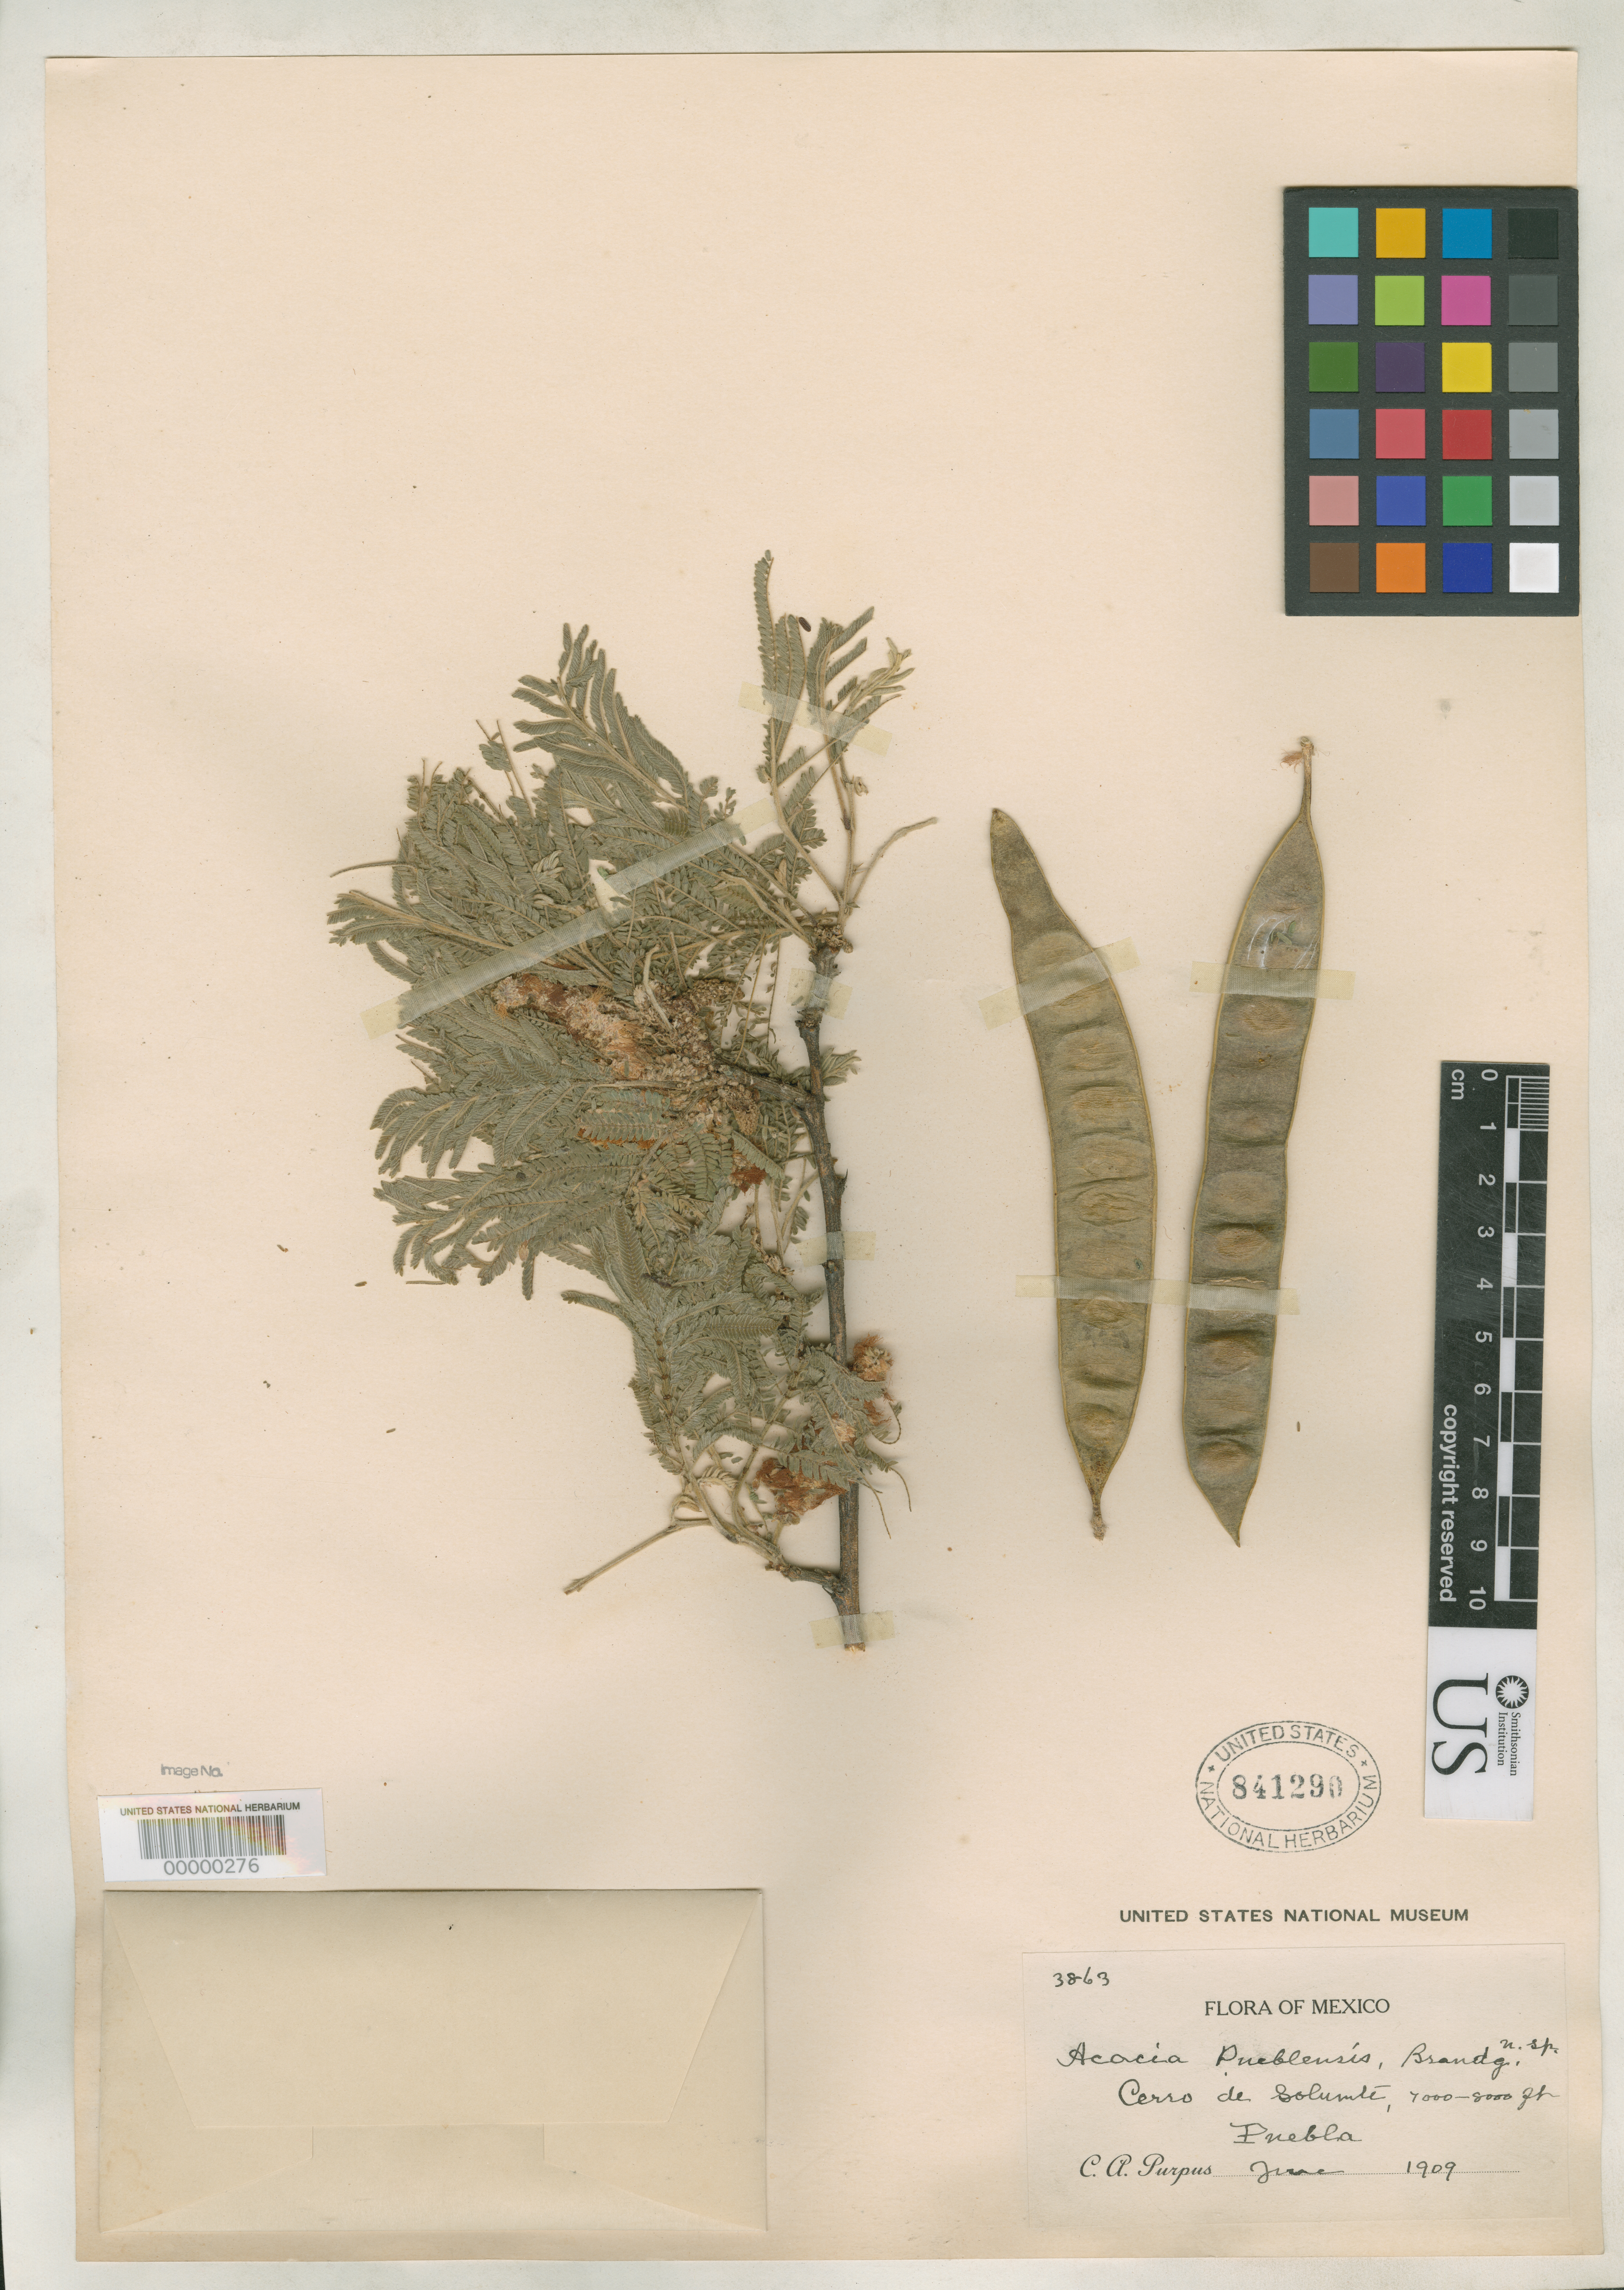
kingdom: Plantae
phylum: Tracheophyta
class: Magnoliopsida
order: Fabales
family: Fabaceae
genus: Acacia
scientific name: Acacia pueblensis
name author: Brandegee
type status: Isotype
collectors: C. A. Purpus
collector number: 3863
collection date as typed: Jun 1909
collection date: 1909-06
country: Mexico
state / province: Puebla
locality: Cerro de Solunte.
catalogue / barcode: US 841290